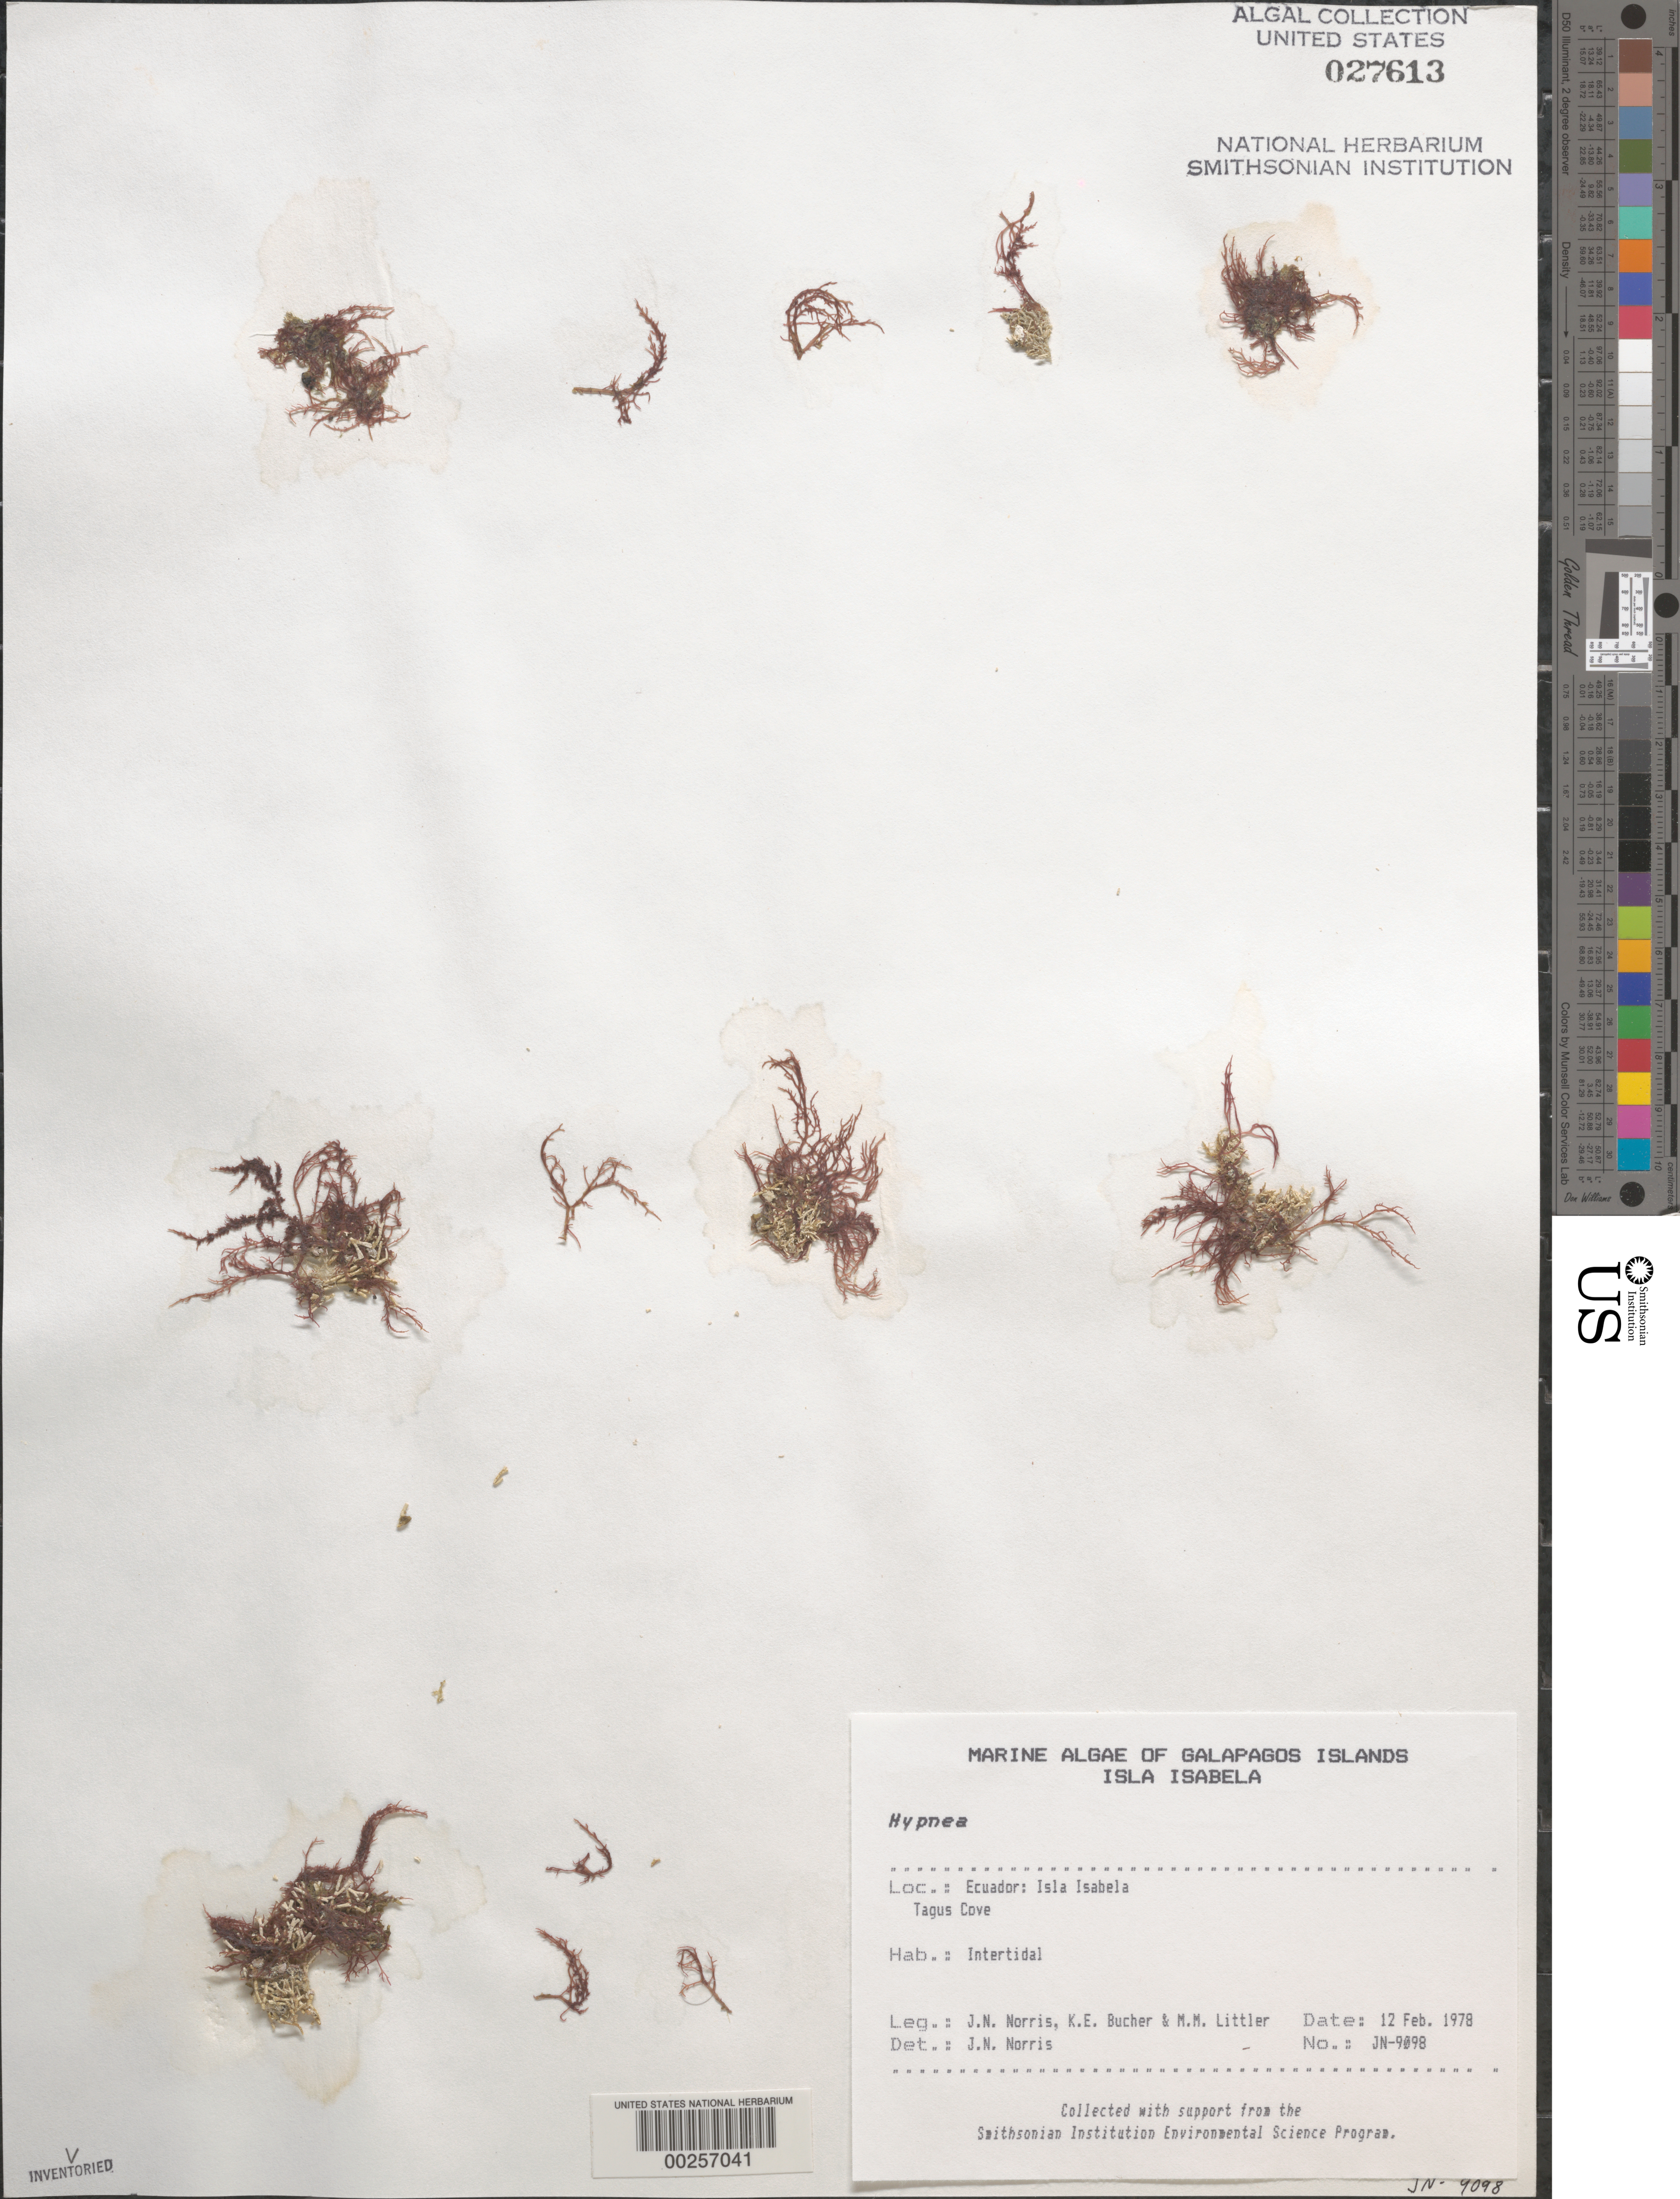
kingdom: Plantae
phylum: Rhodophyta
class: Florideophyceae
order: Gigartinales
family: Cystocloniaceae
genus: Hypnea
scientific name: Hypnea sp.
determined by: Norris, James N.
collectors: J. N. Norris, K. E. Bucher & M. M. Littler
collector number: JN-9098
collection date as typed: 12 Feb 1978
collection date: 1978-02-12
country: Ecuador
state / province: Colón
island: Isabela [Albemarle]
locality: Tagus Cove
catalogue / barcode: US 27613